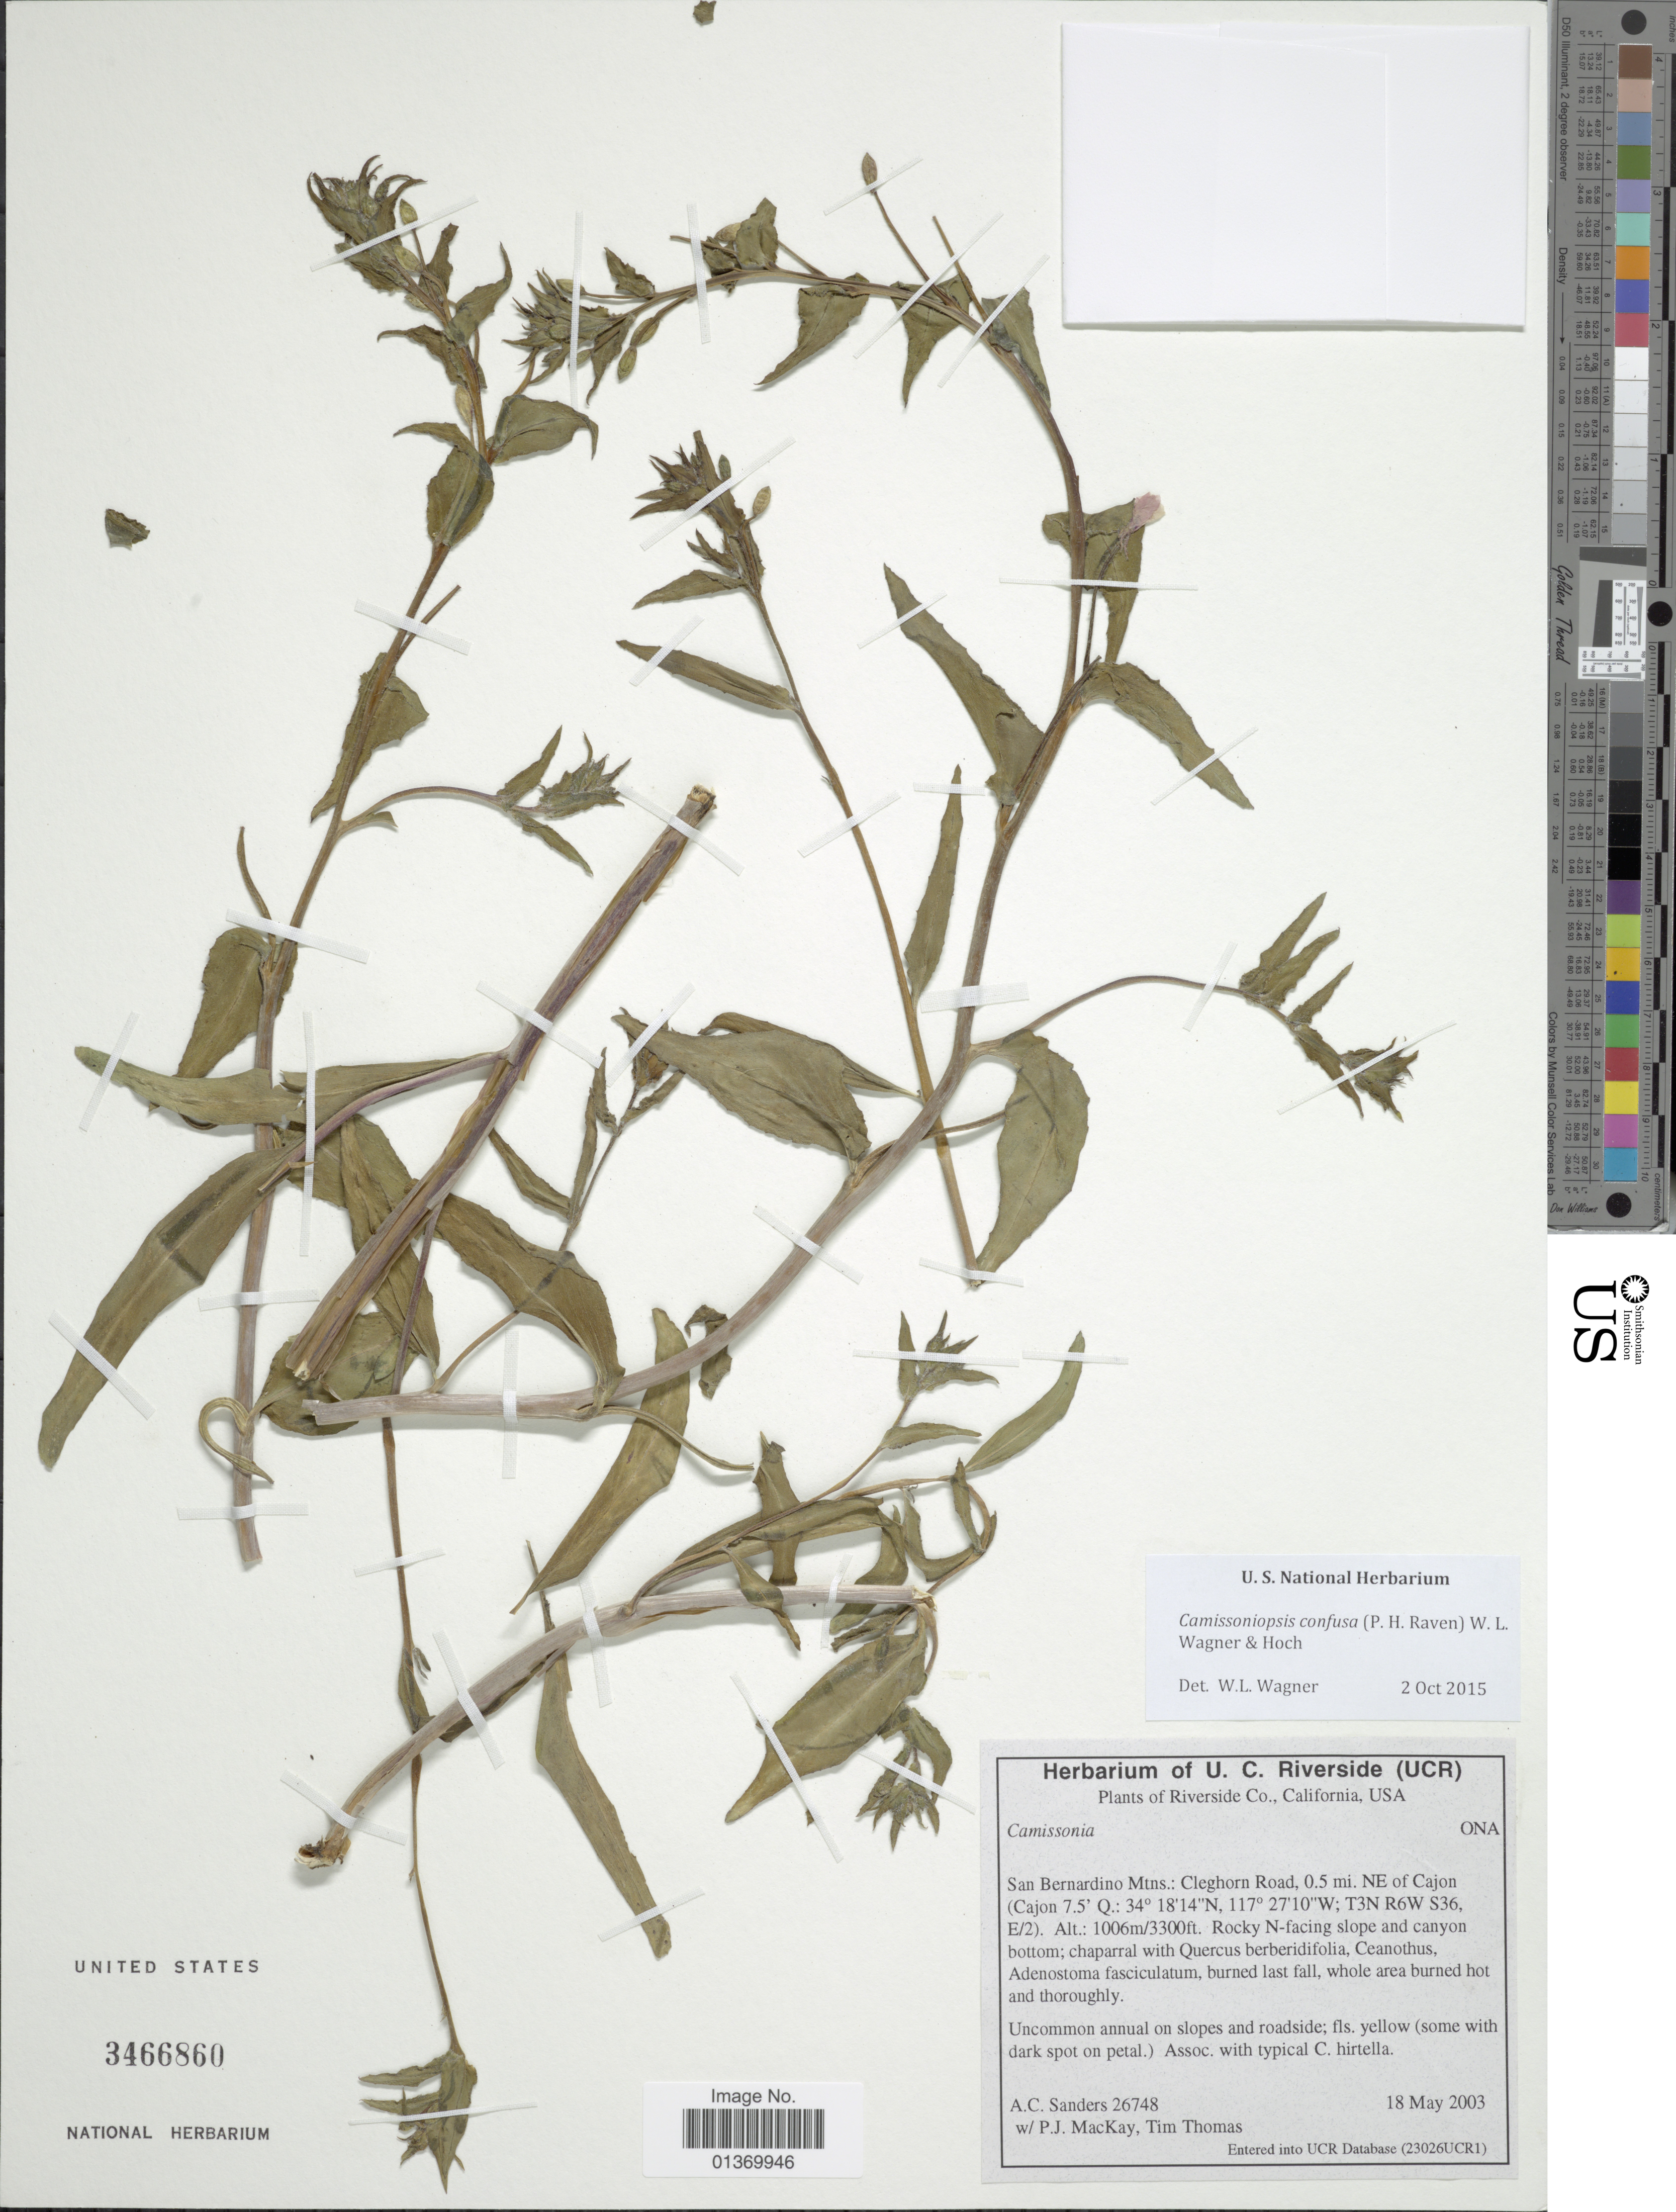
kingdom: Plantae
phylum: Tracheophyta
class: Magnoliopsida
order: Myrtales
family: Onagraceae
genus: Camissoniopsis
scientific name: Camissoniopsis confusa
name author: (P.H. Raven) W.L. Wagner & Hoch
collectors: A. Sanders, P. Mackay & T. Thomas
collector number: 26748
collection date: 2003-05-18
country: United States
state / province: California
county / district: Riverside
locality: Riverside Co., San Bernardino Mtns.: Cleghorn Road, 0.5 mi. NE of Cajon (Cajon 7.5' Q.: T3N R6W S36 E/2)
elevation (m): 1006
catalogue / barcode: US 3466860